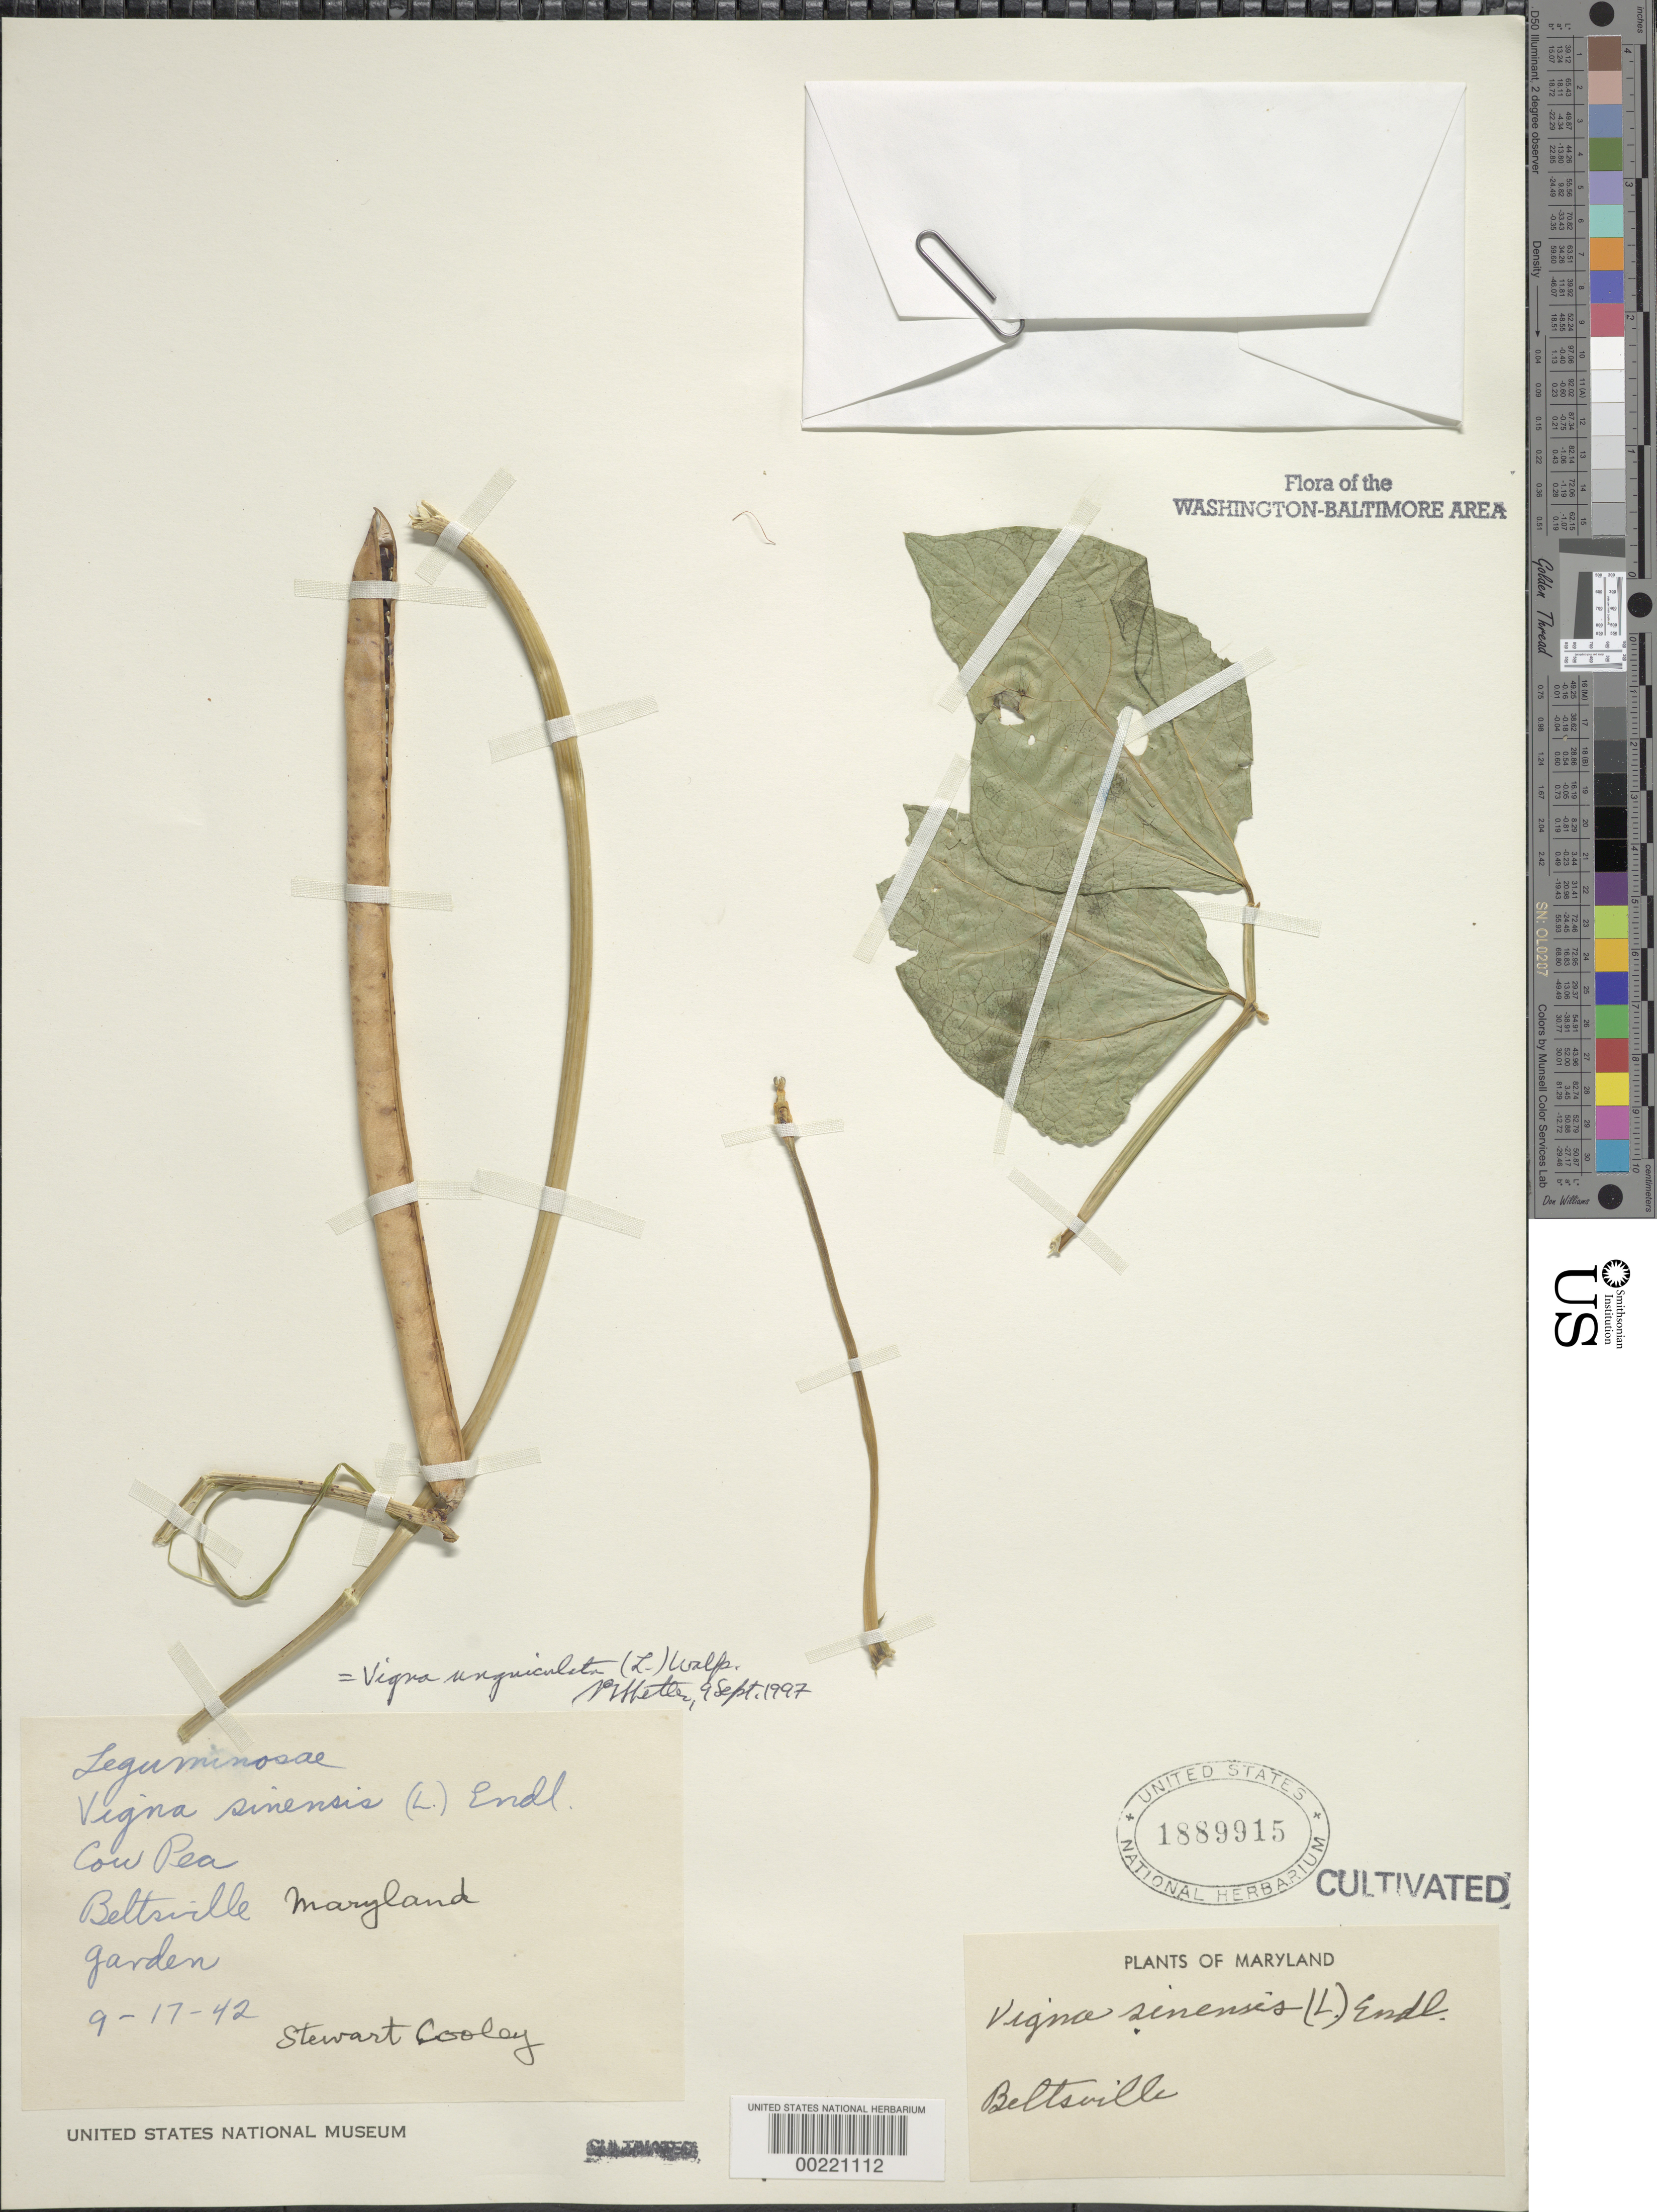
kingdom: Plantae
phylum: Tracheophyta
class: Magnoliopsida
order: Fabales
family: Fabaceae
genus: Vigna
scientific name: Vigna unguiculata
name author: (L.) Walp.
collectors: S. Cooley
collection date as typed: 17 Sep 1942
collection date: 1942-09-17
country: United States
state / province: Maryland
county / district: Prince George's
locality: Beltsville, Garden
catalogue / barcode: US 1889915